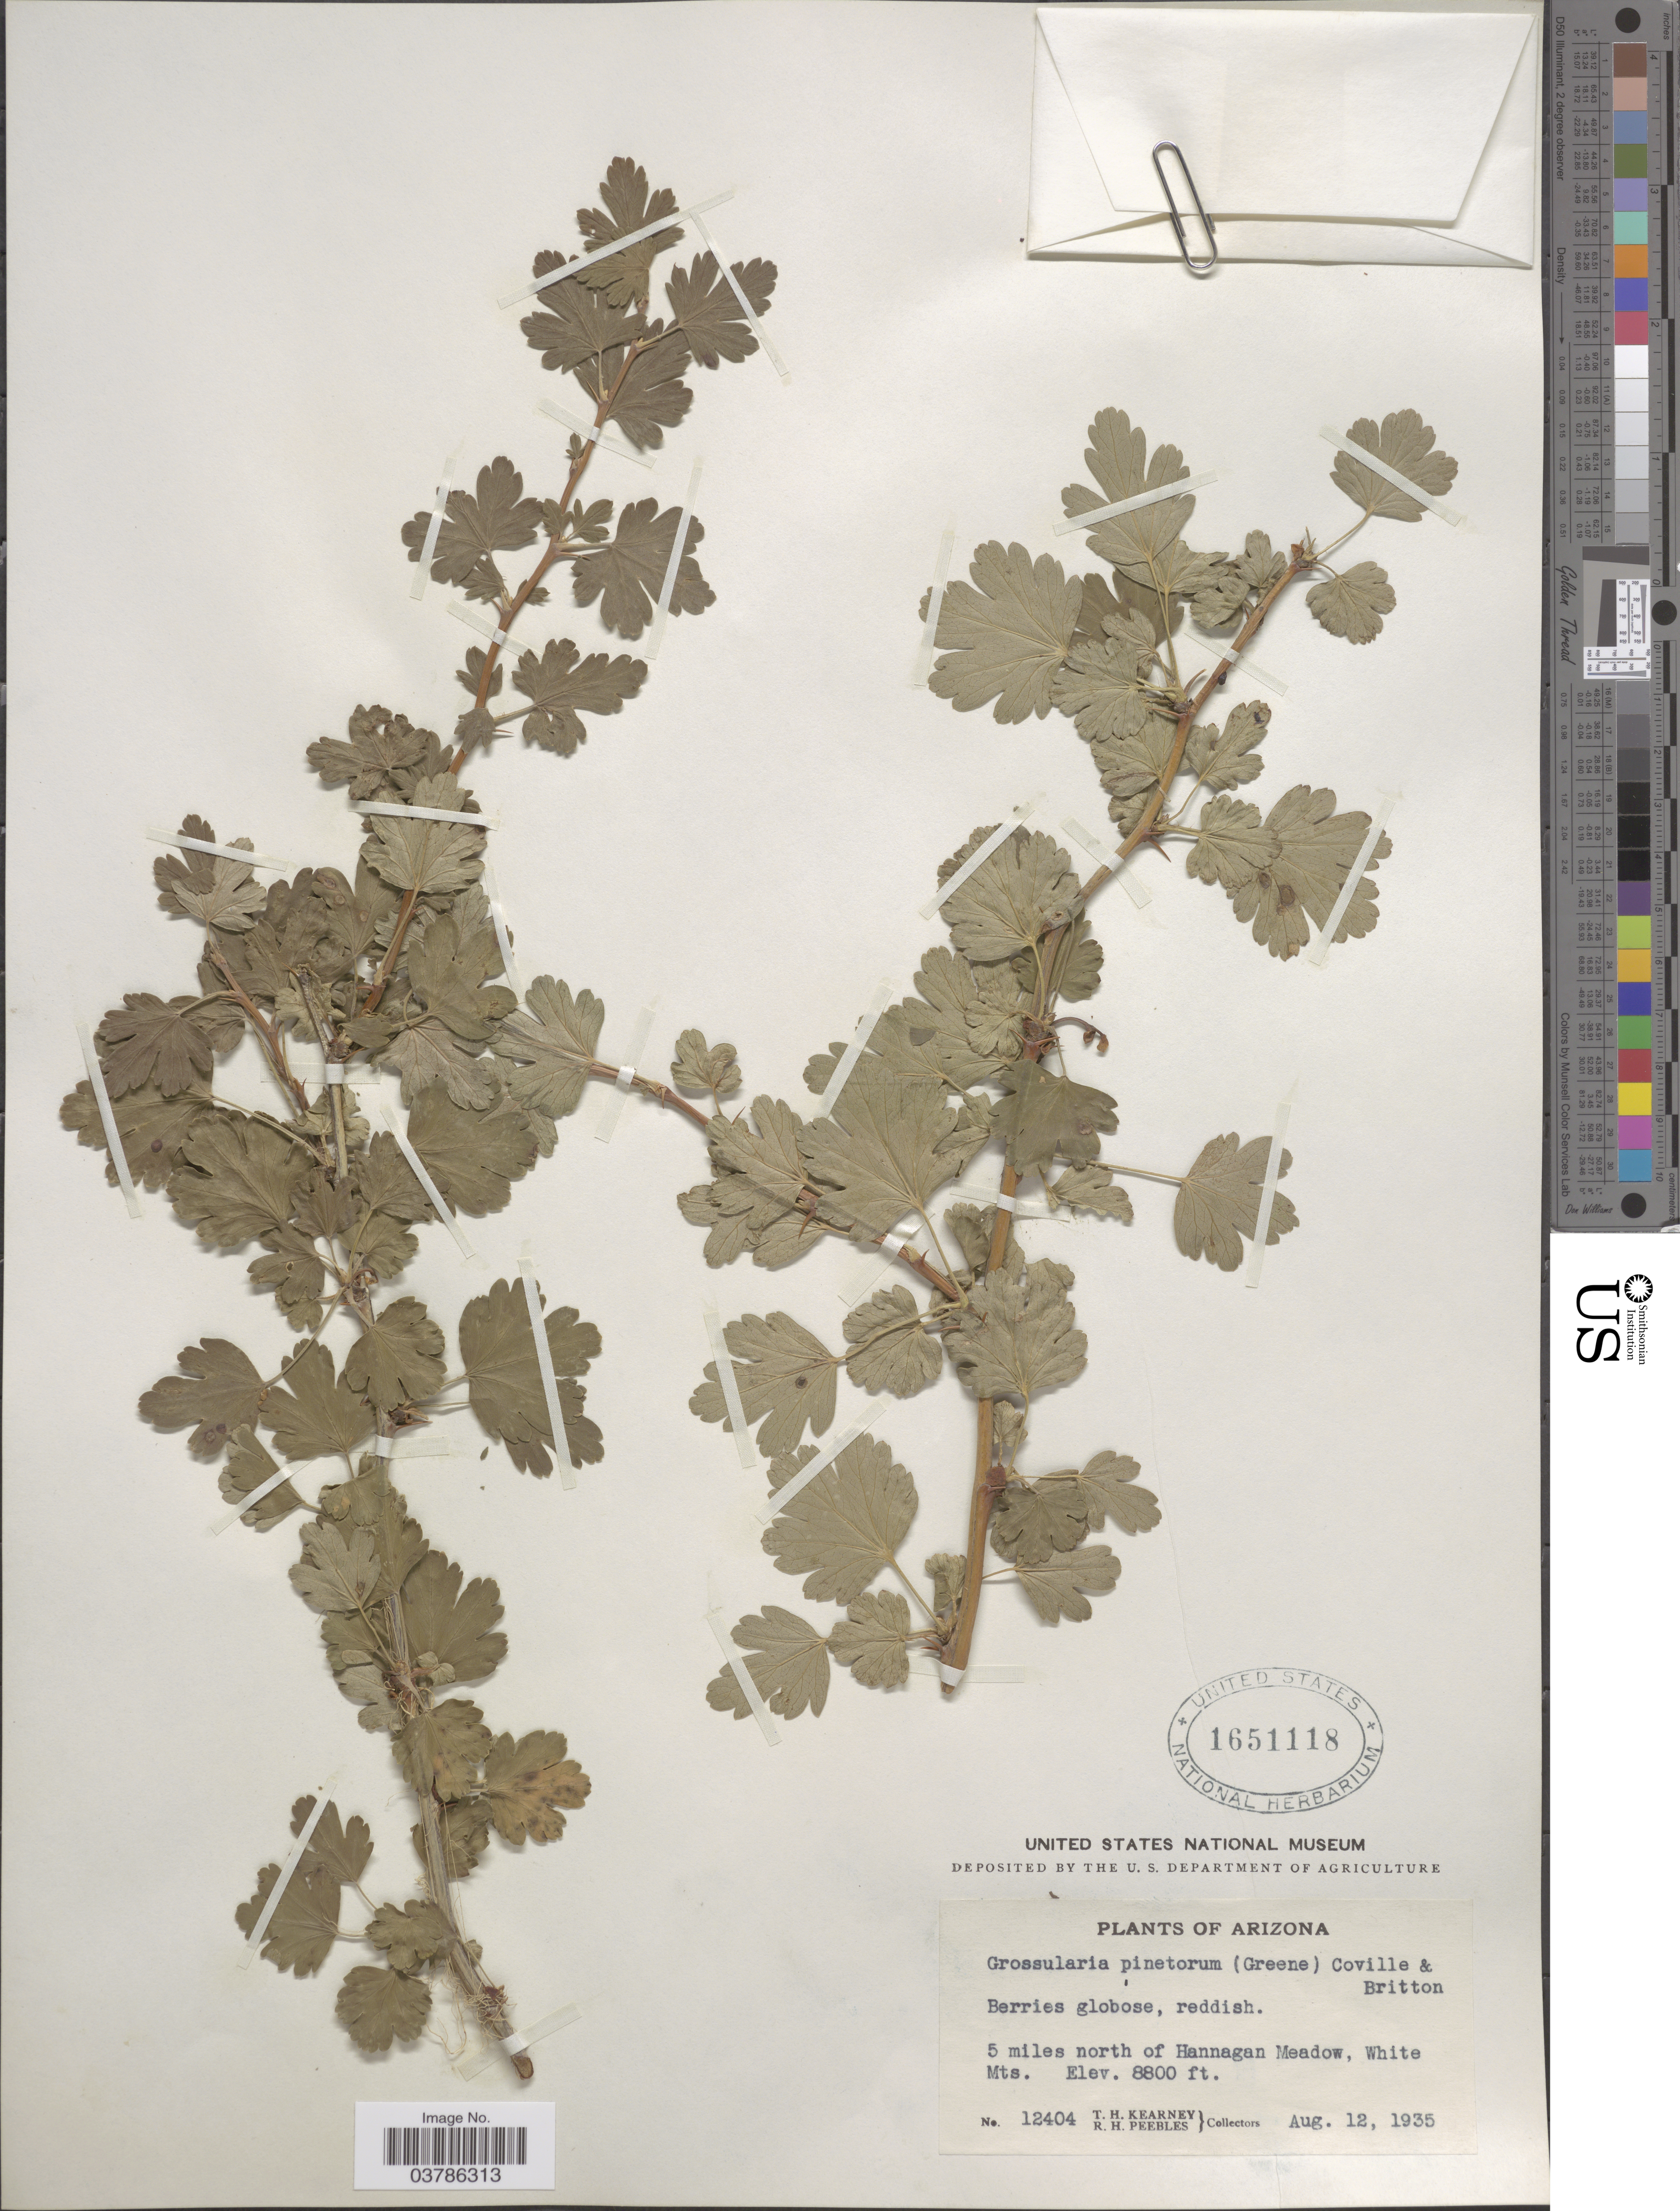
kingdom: Plantae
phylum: Tracheophyta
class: Magnoliopsida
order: Saxifragales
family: Grossulariaceae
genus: Ribes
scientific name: Ribes pinetorum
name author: Greene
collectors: T. H. Kearney & R. H. Peebles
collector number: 12404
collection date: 1935-08-12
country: United States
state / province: Arizona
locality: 5 miles north of Hannagan Meadow, White Mts.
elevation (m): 2682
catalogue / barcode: US 1651118